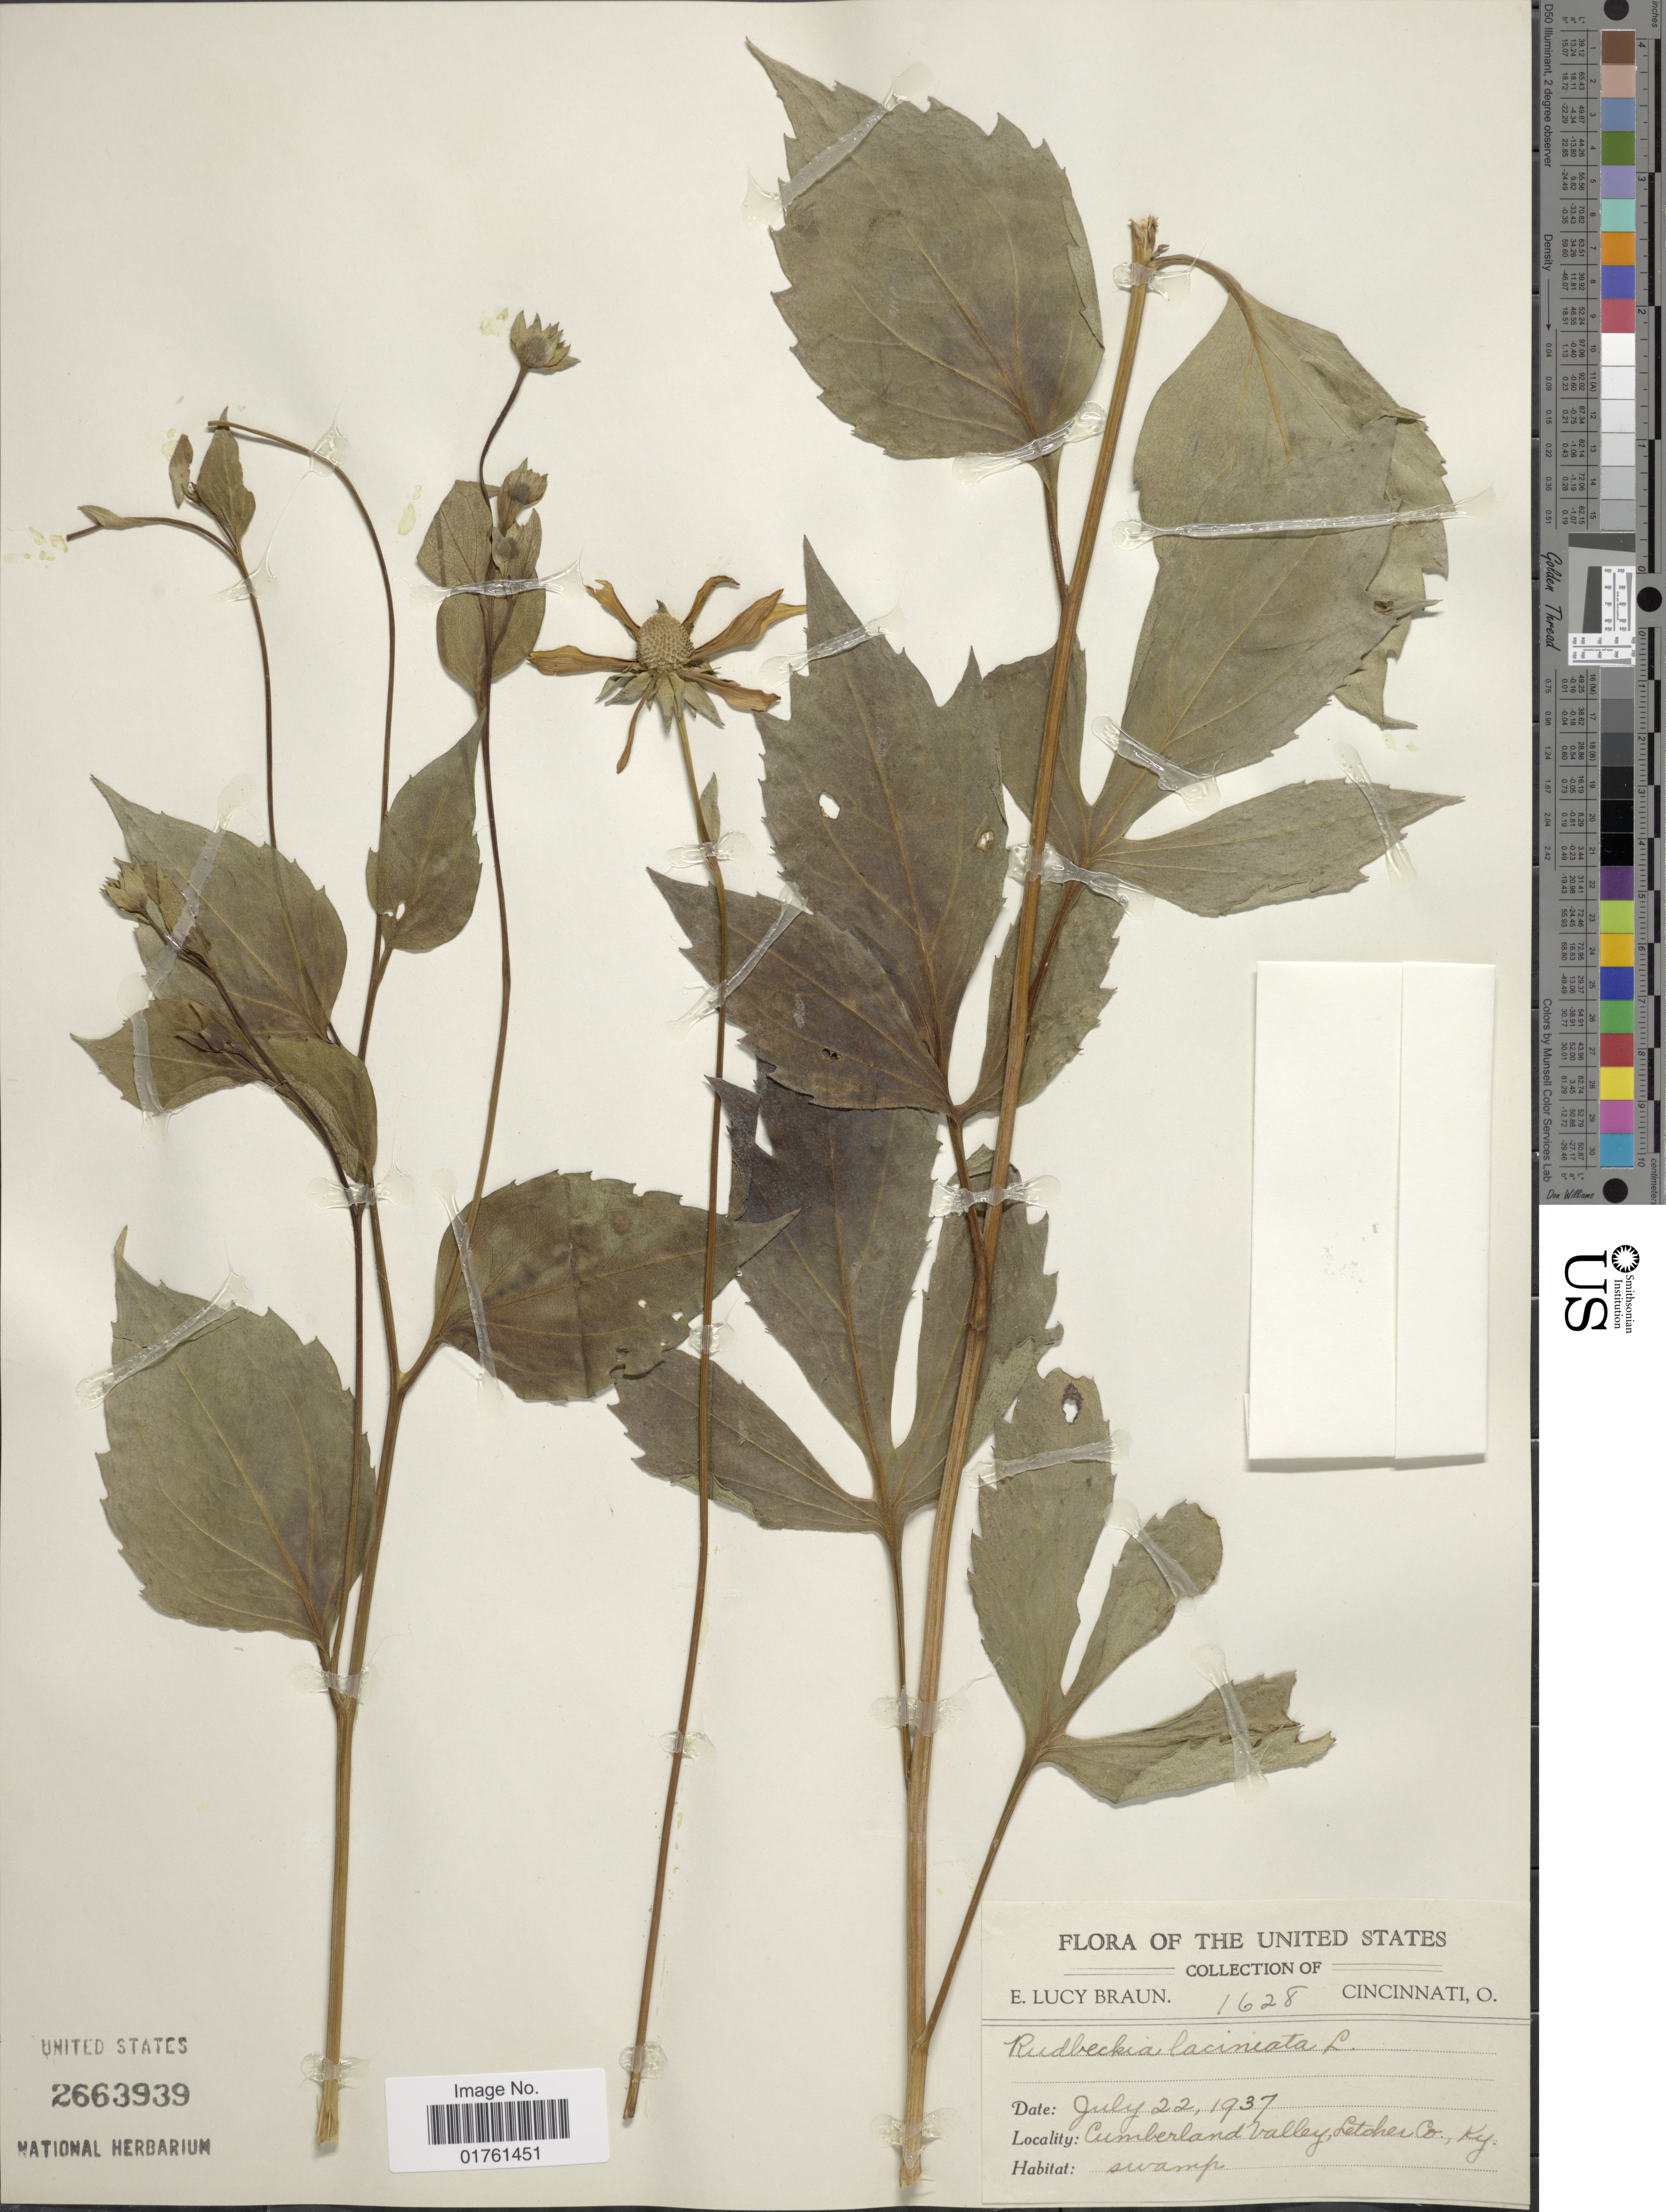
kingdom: Plantae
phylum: Tracheophyta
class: Magnoliopsida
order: Asterales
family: Asteraceae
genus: Rudbeckia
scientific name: Rudbeckia laciniata var. laciniata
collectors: E. L. Braun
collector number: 1628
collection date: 1937-07-22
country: United States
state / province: Kentucky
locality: Cumberland Valley, Letcher Co, Ky, swamp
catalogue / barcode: US 2663939